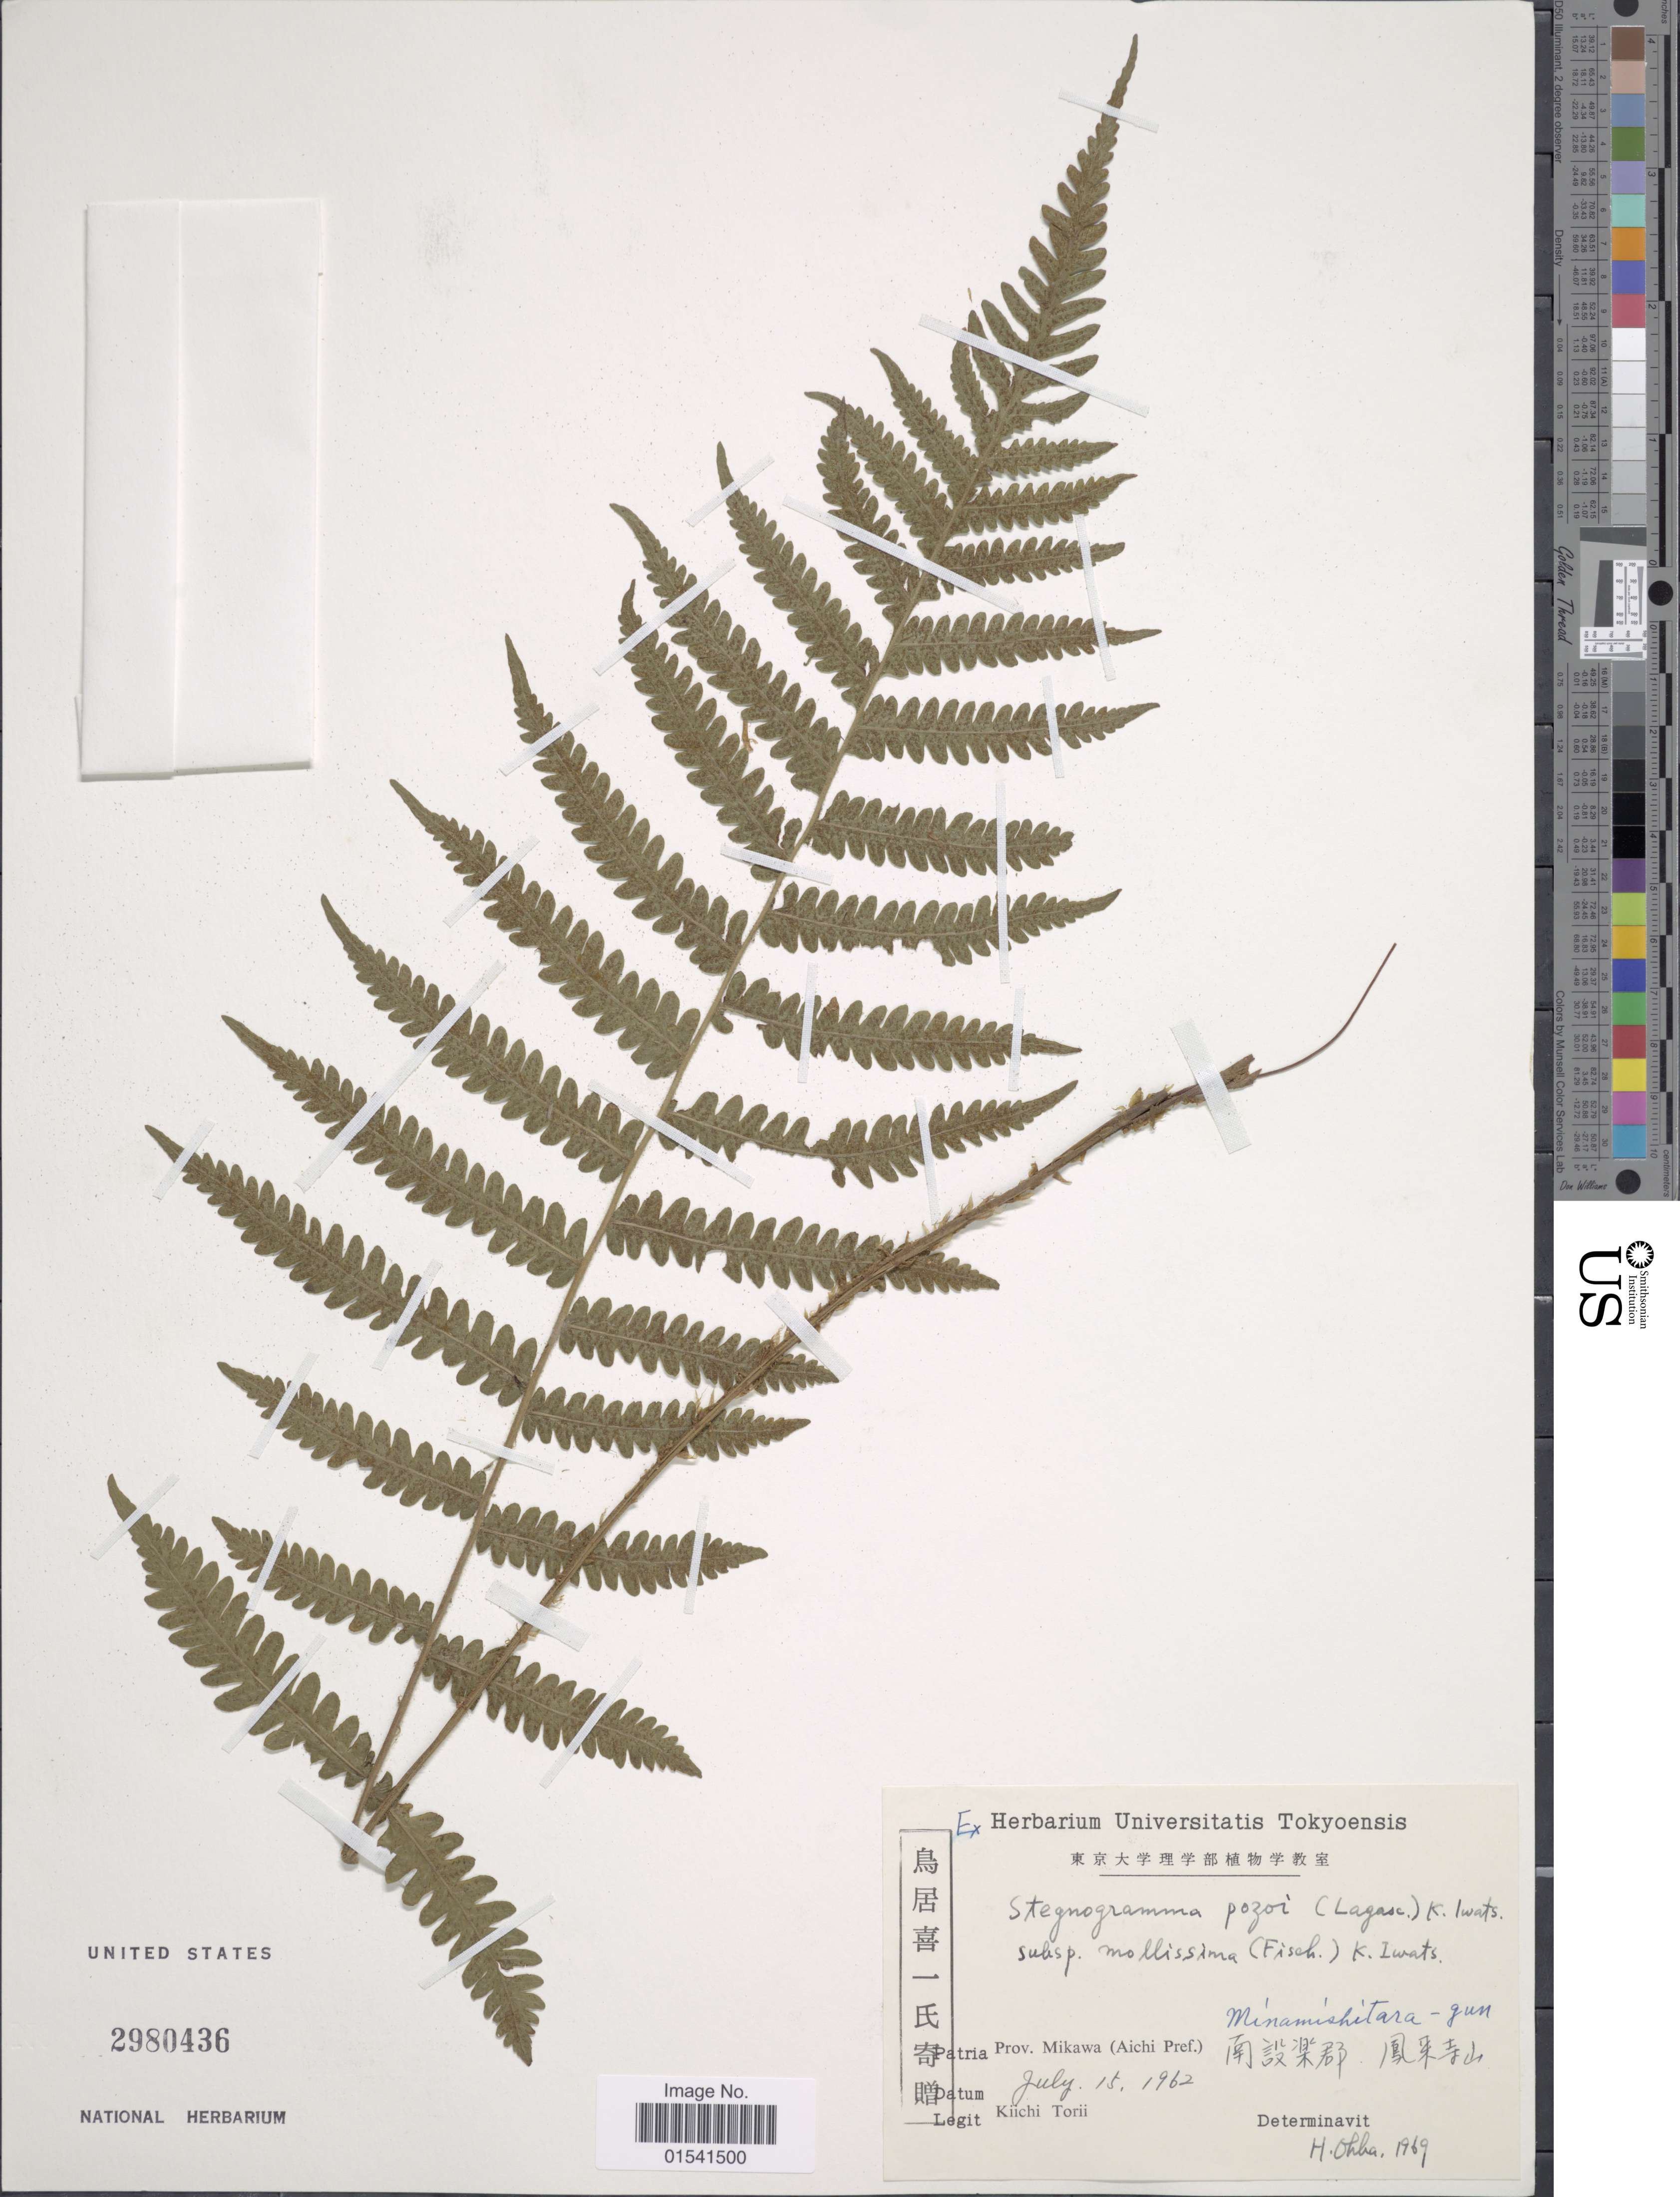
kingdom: Plantae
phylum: Tracheophyta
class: Polypodiopsida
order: Polypodiales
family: Thelypteridaceae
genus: Stegnogramma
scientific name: Stegnogramma mollissima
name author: (Fisch. ex Kunze) Fraser-Jenk.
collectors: K. Torii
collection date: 1962-07-15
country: Japan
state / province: Aiti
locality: Prov. Mikawa (Aichi Pref.) Minamishitara-gun [Foreign script]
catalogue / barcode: US 2980436